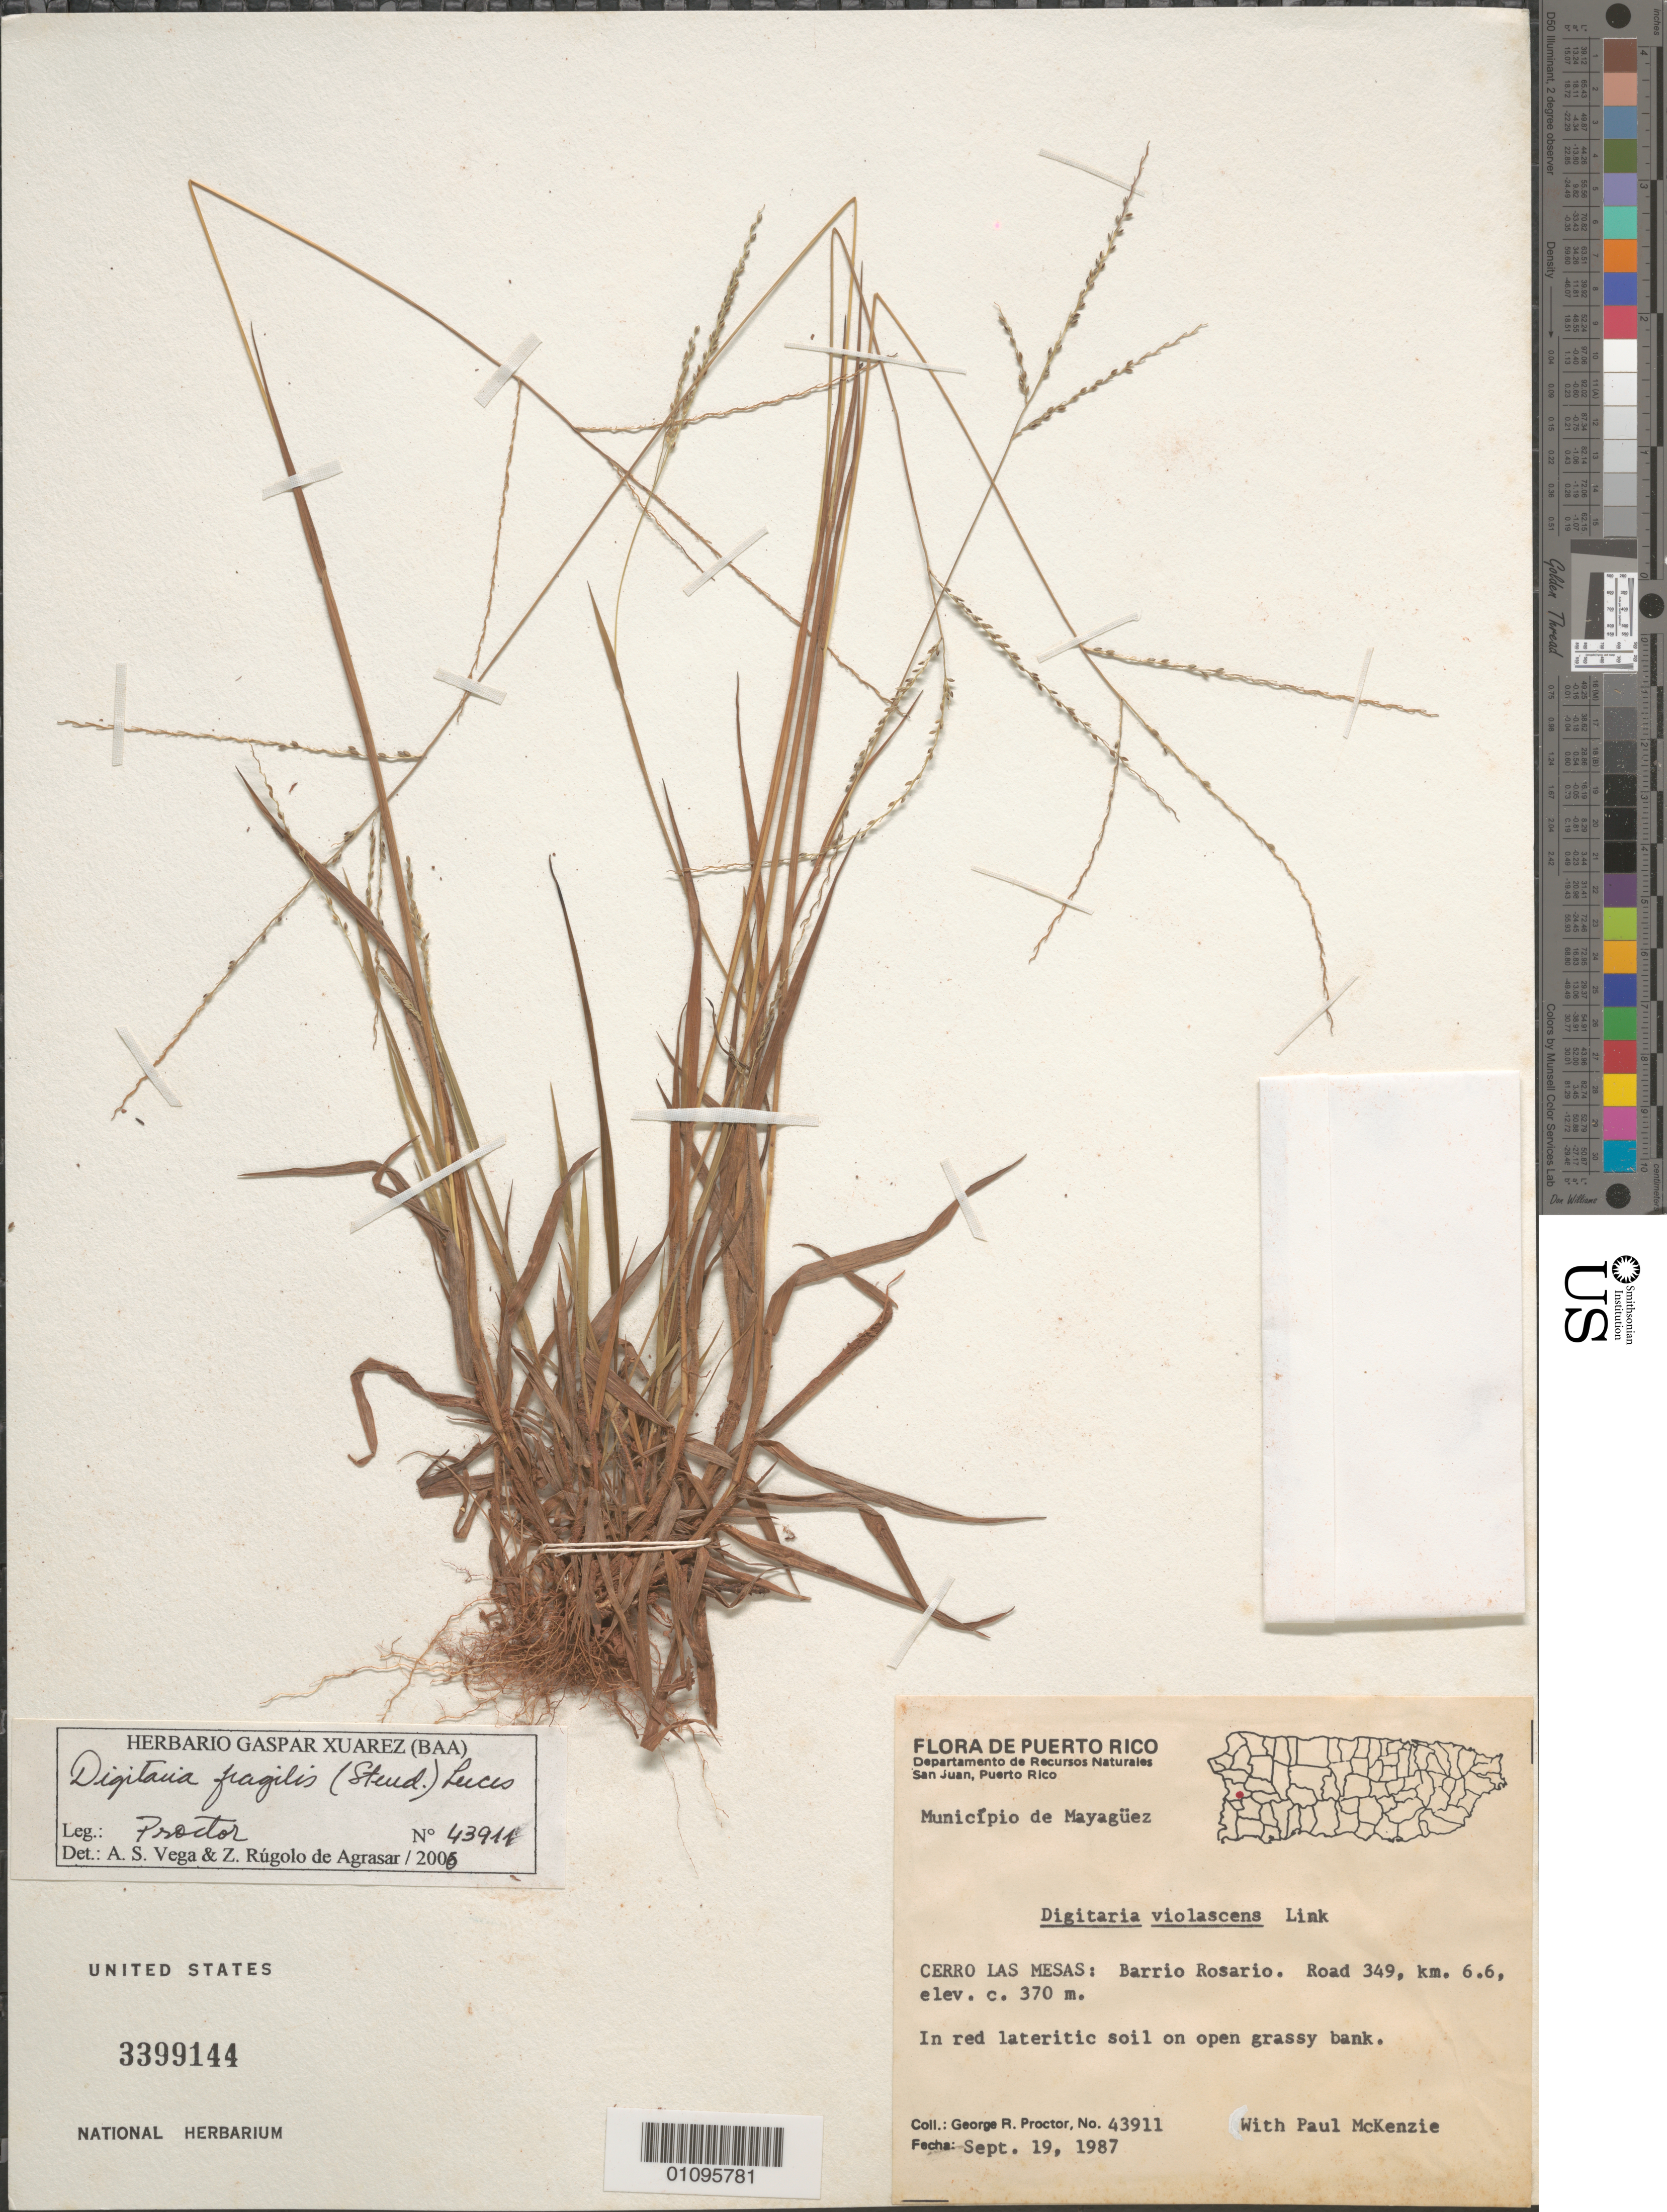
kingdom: Plantae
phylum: Tracheophyta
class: Liliopsida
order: Poales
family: Poaceae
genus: Digitaria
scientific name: Digitaria fragilis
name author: (Steud.) Luces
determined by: Vega, A. S.; Rúgolo de Agrasar, Z. E.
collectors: G. R. Proctor & P. Mckenzie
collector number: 43911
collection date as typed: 19 Sep 1987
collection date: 1987-09-19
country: Puerto Rico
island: Puerto Rico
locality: Mun. Mayaguez, Cerro Las Mesas, Barrio Rosario, Road 349, km 6.6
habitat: In red lateritic soil on open grassy bank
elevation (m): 370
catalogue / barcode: US 3399144